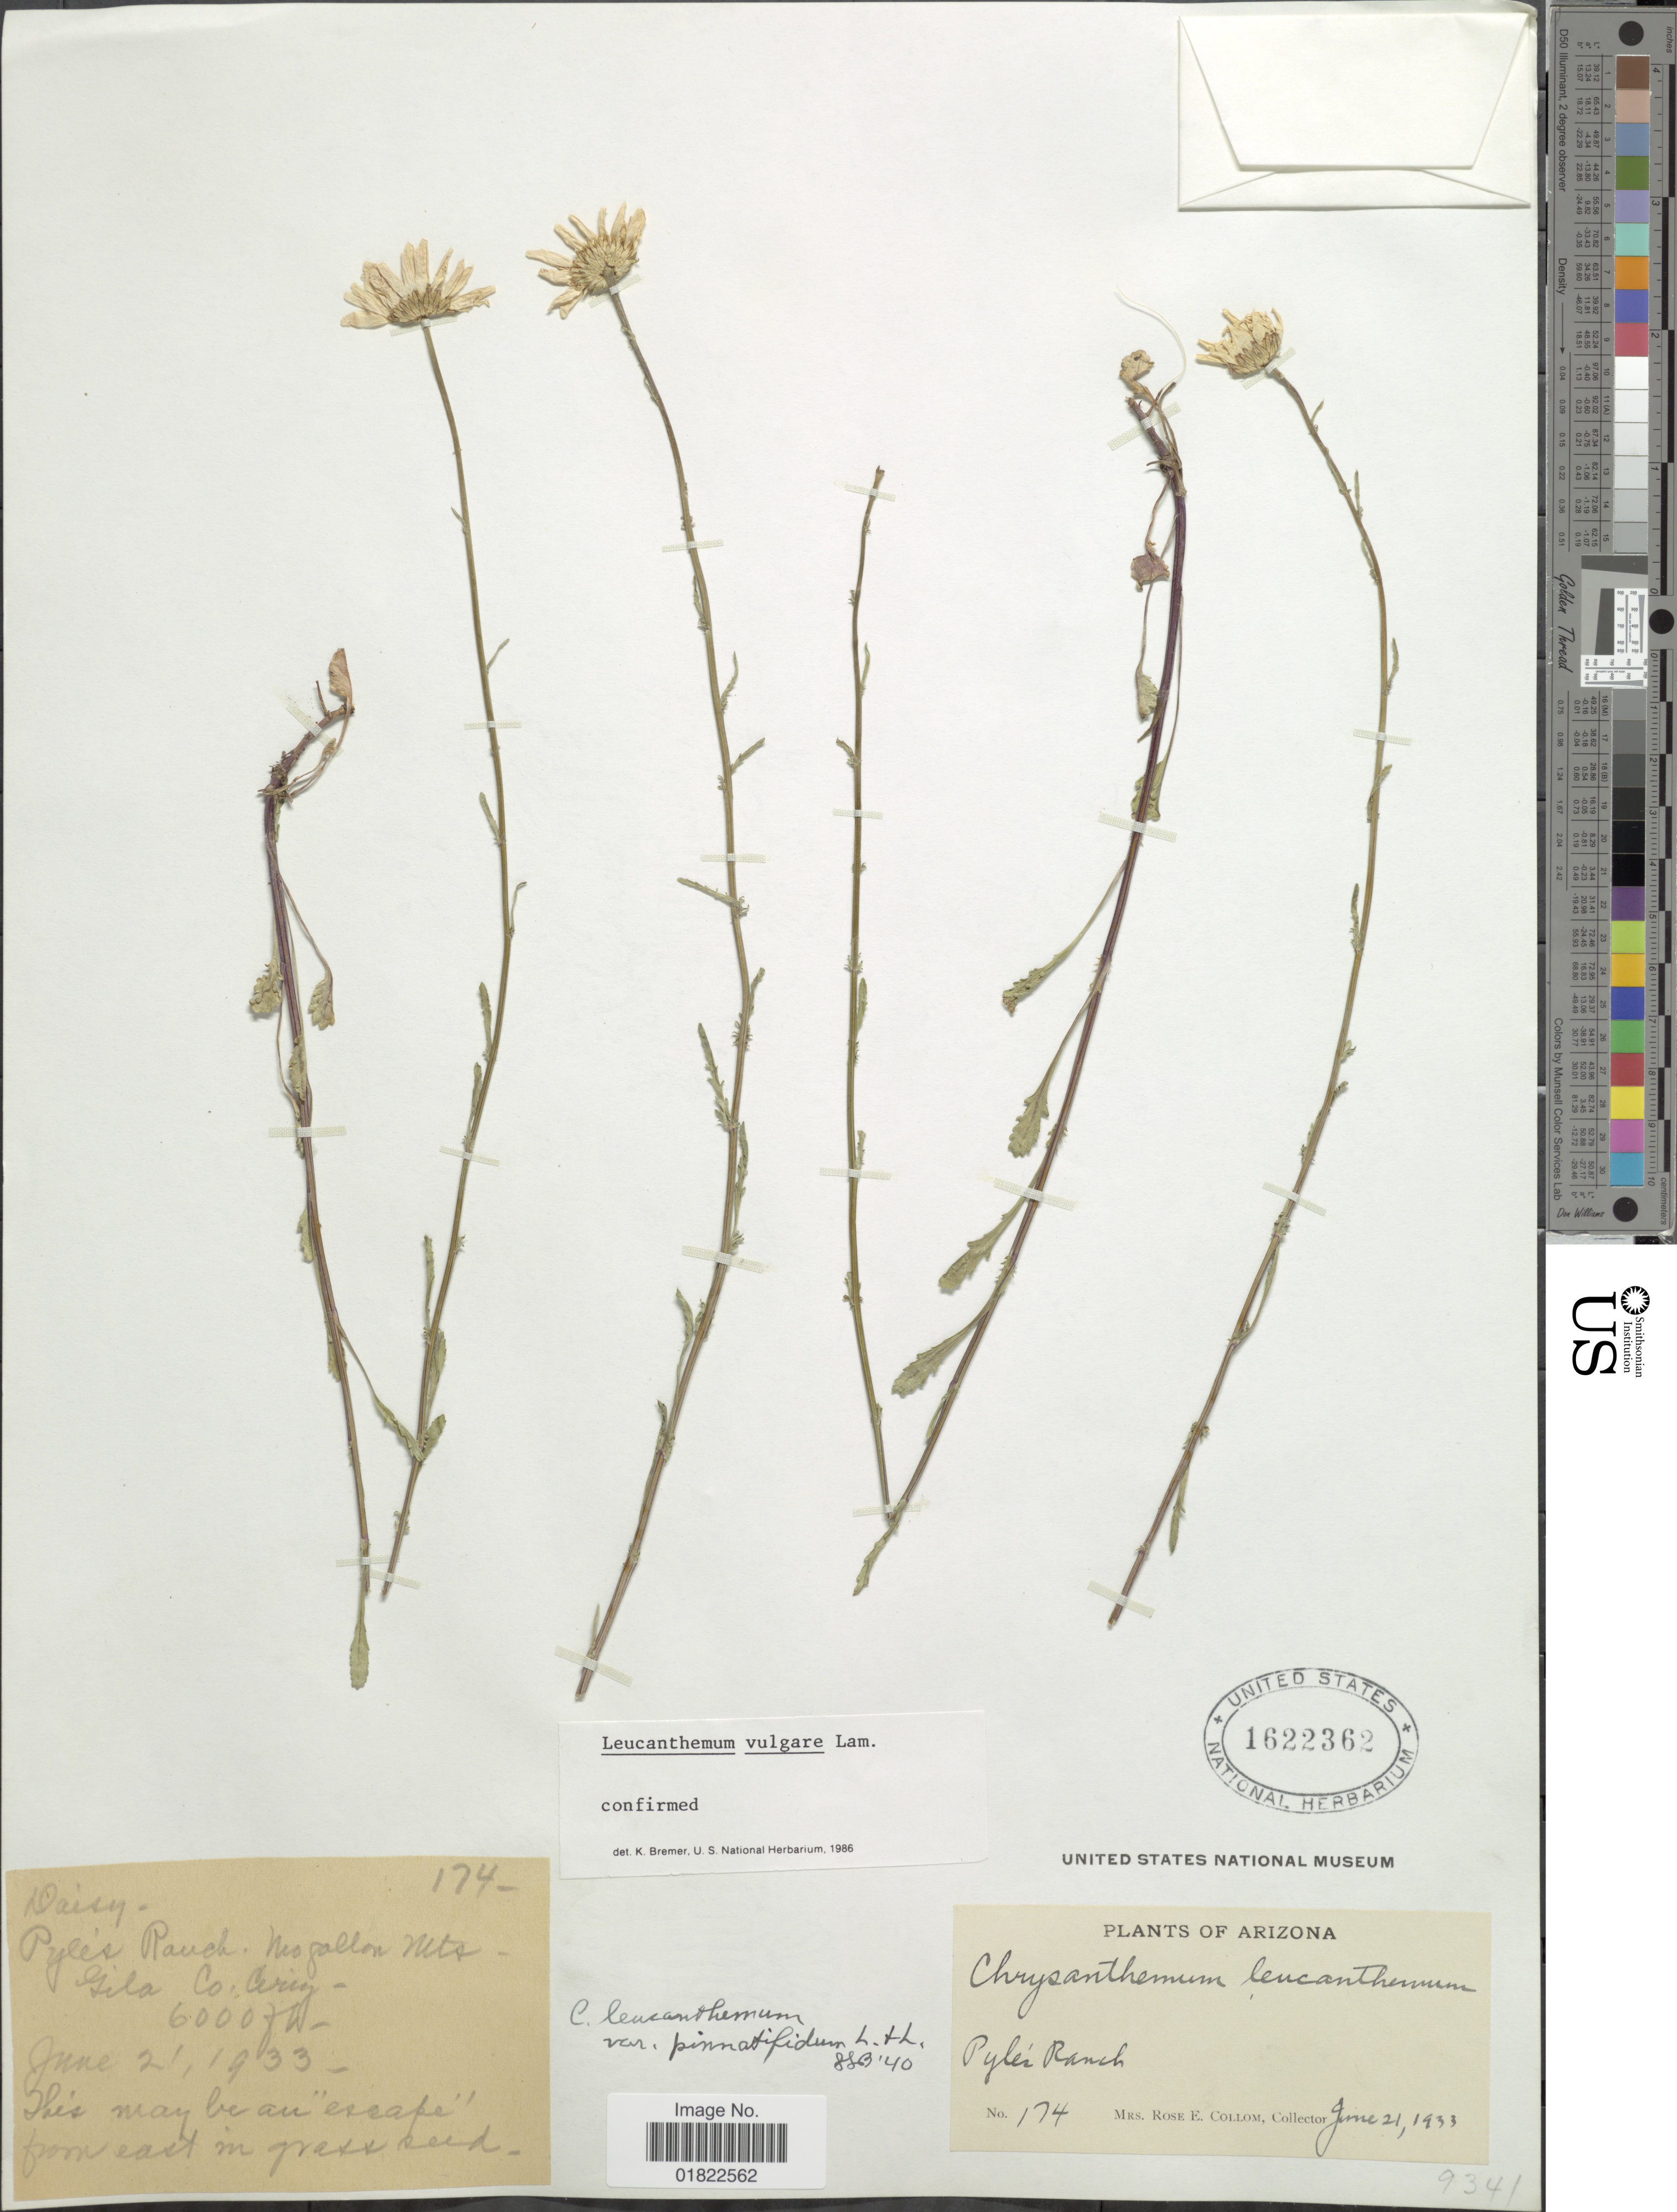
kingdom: Plantae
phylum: Tracheophyta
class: Magnoliopsida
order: Asterales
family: Asteraceae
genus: Leucanthemum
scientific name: Leucanthemum vulgare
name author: Lam.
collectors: R. E. Collom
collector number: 174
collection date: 1933-06-21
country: United States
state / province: Arizona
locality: Pyles Ranch, Nei gallon Mts - Gila Co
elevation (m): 1829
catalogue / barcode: US 1622362